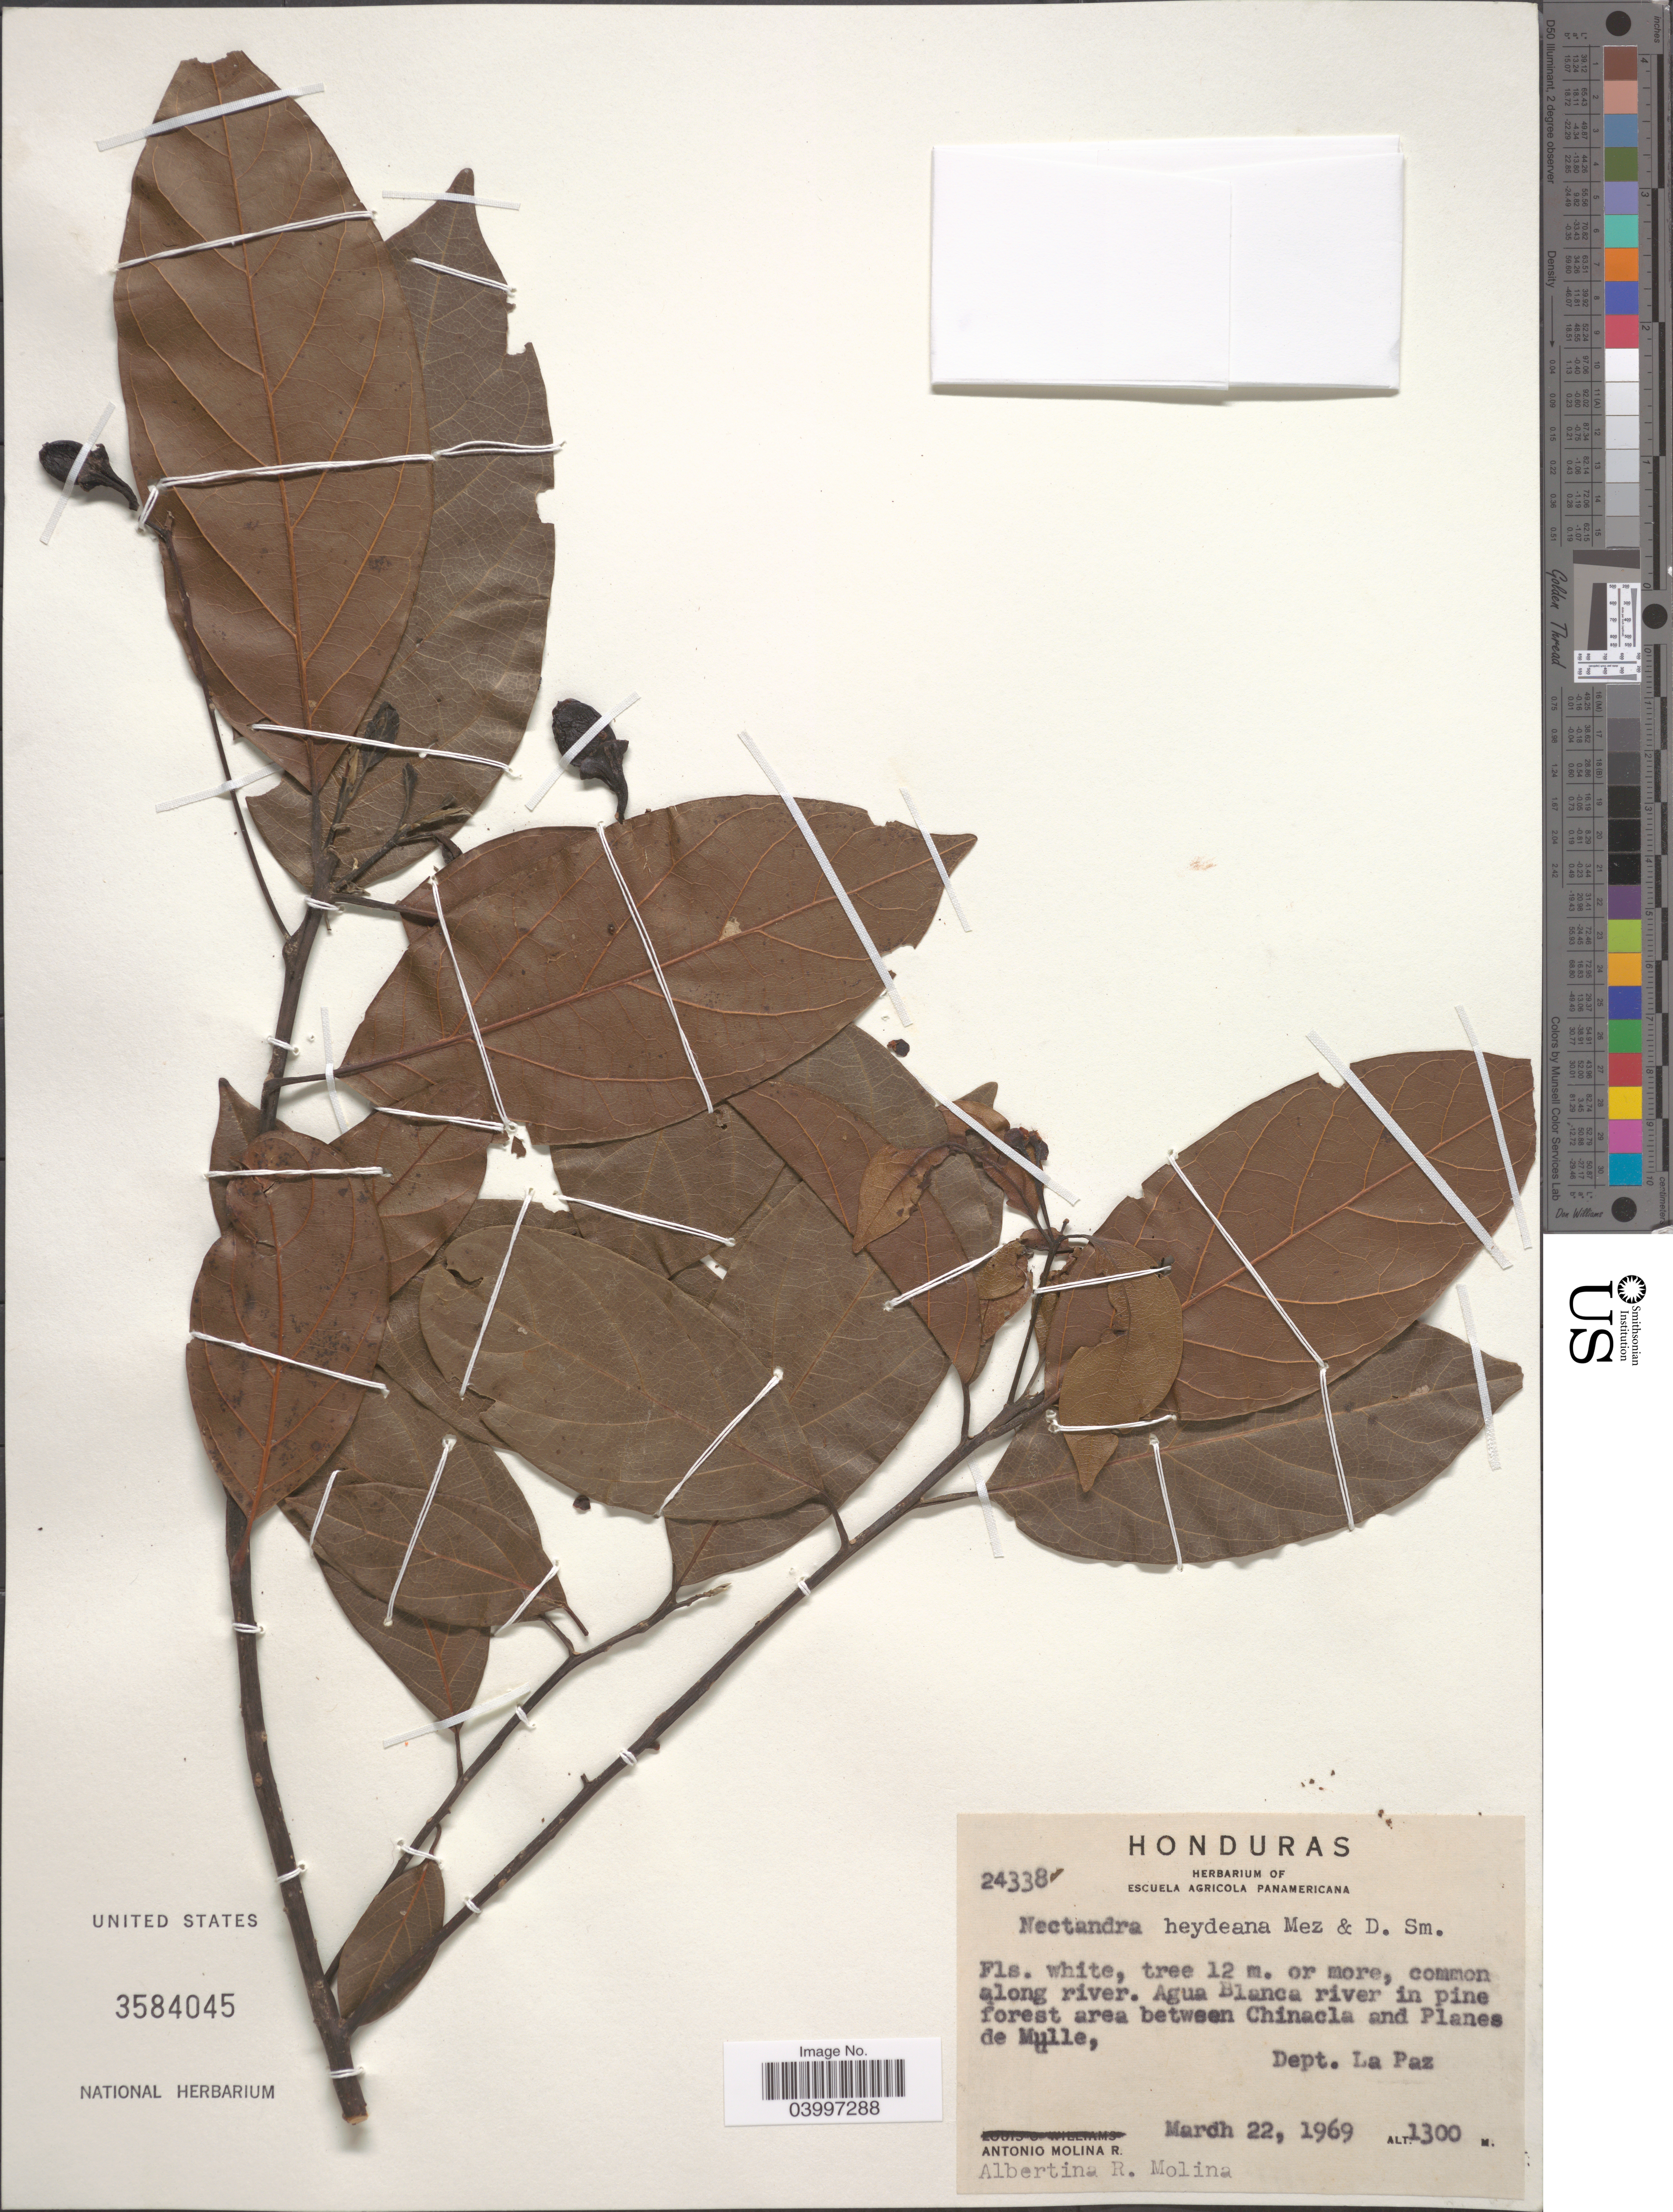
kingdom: Plantae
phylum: Tracheophyta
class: Magnoliopsida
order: Laurales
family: Lauraceae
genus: Nectandra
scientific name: Nectandra heydeana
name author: Mez & Donn. Sm.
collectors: A. Molina R. & A. R. Molina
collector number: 24338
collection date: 1969-03-22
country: Honduras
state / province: La Paz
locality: Along river. Agua Blanca river in pine forest area between Chinacla and Planes de Mulle, Dept. La Paz.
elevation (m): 1300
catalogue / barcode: US 3584045